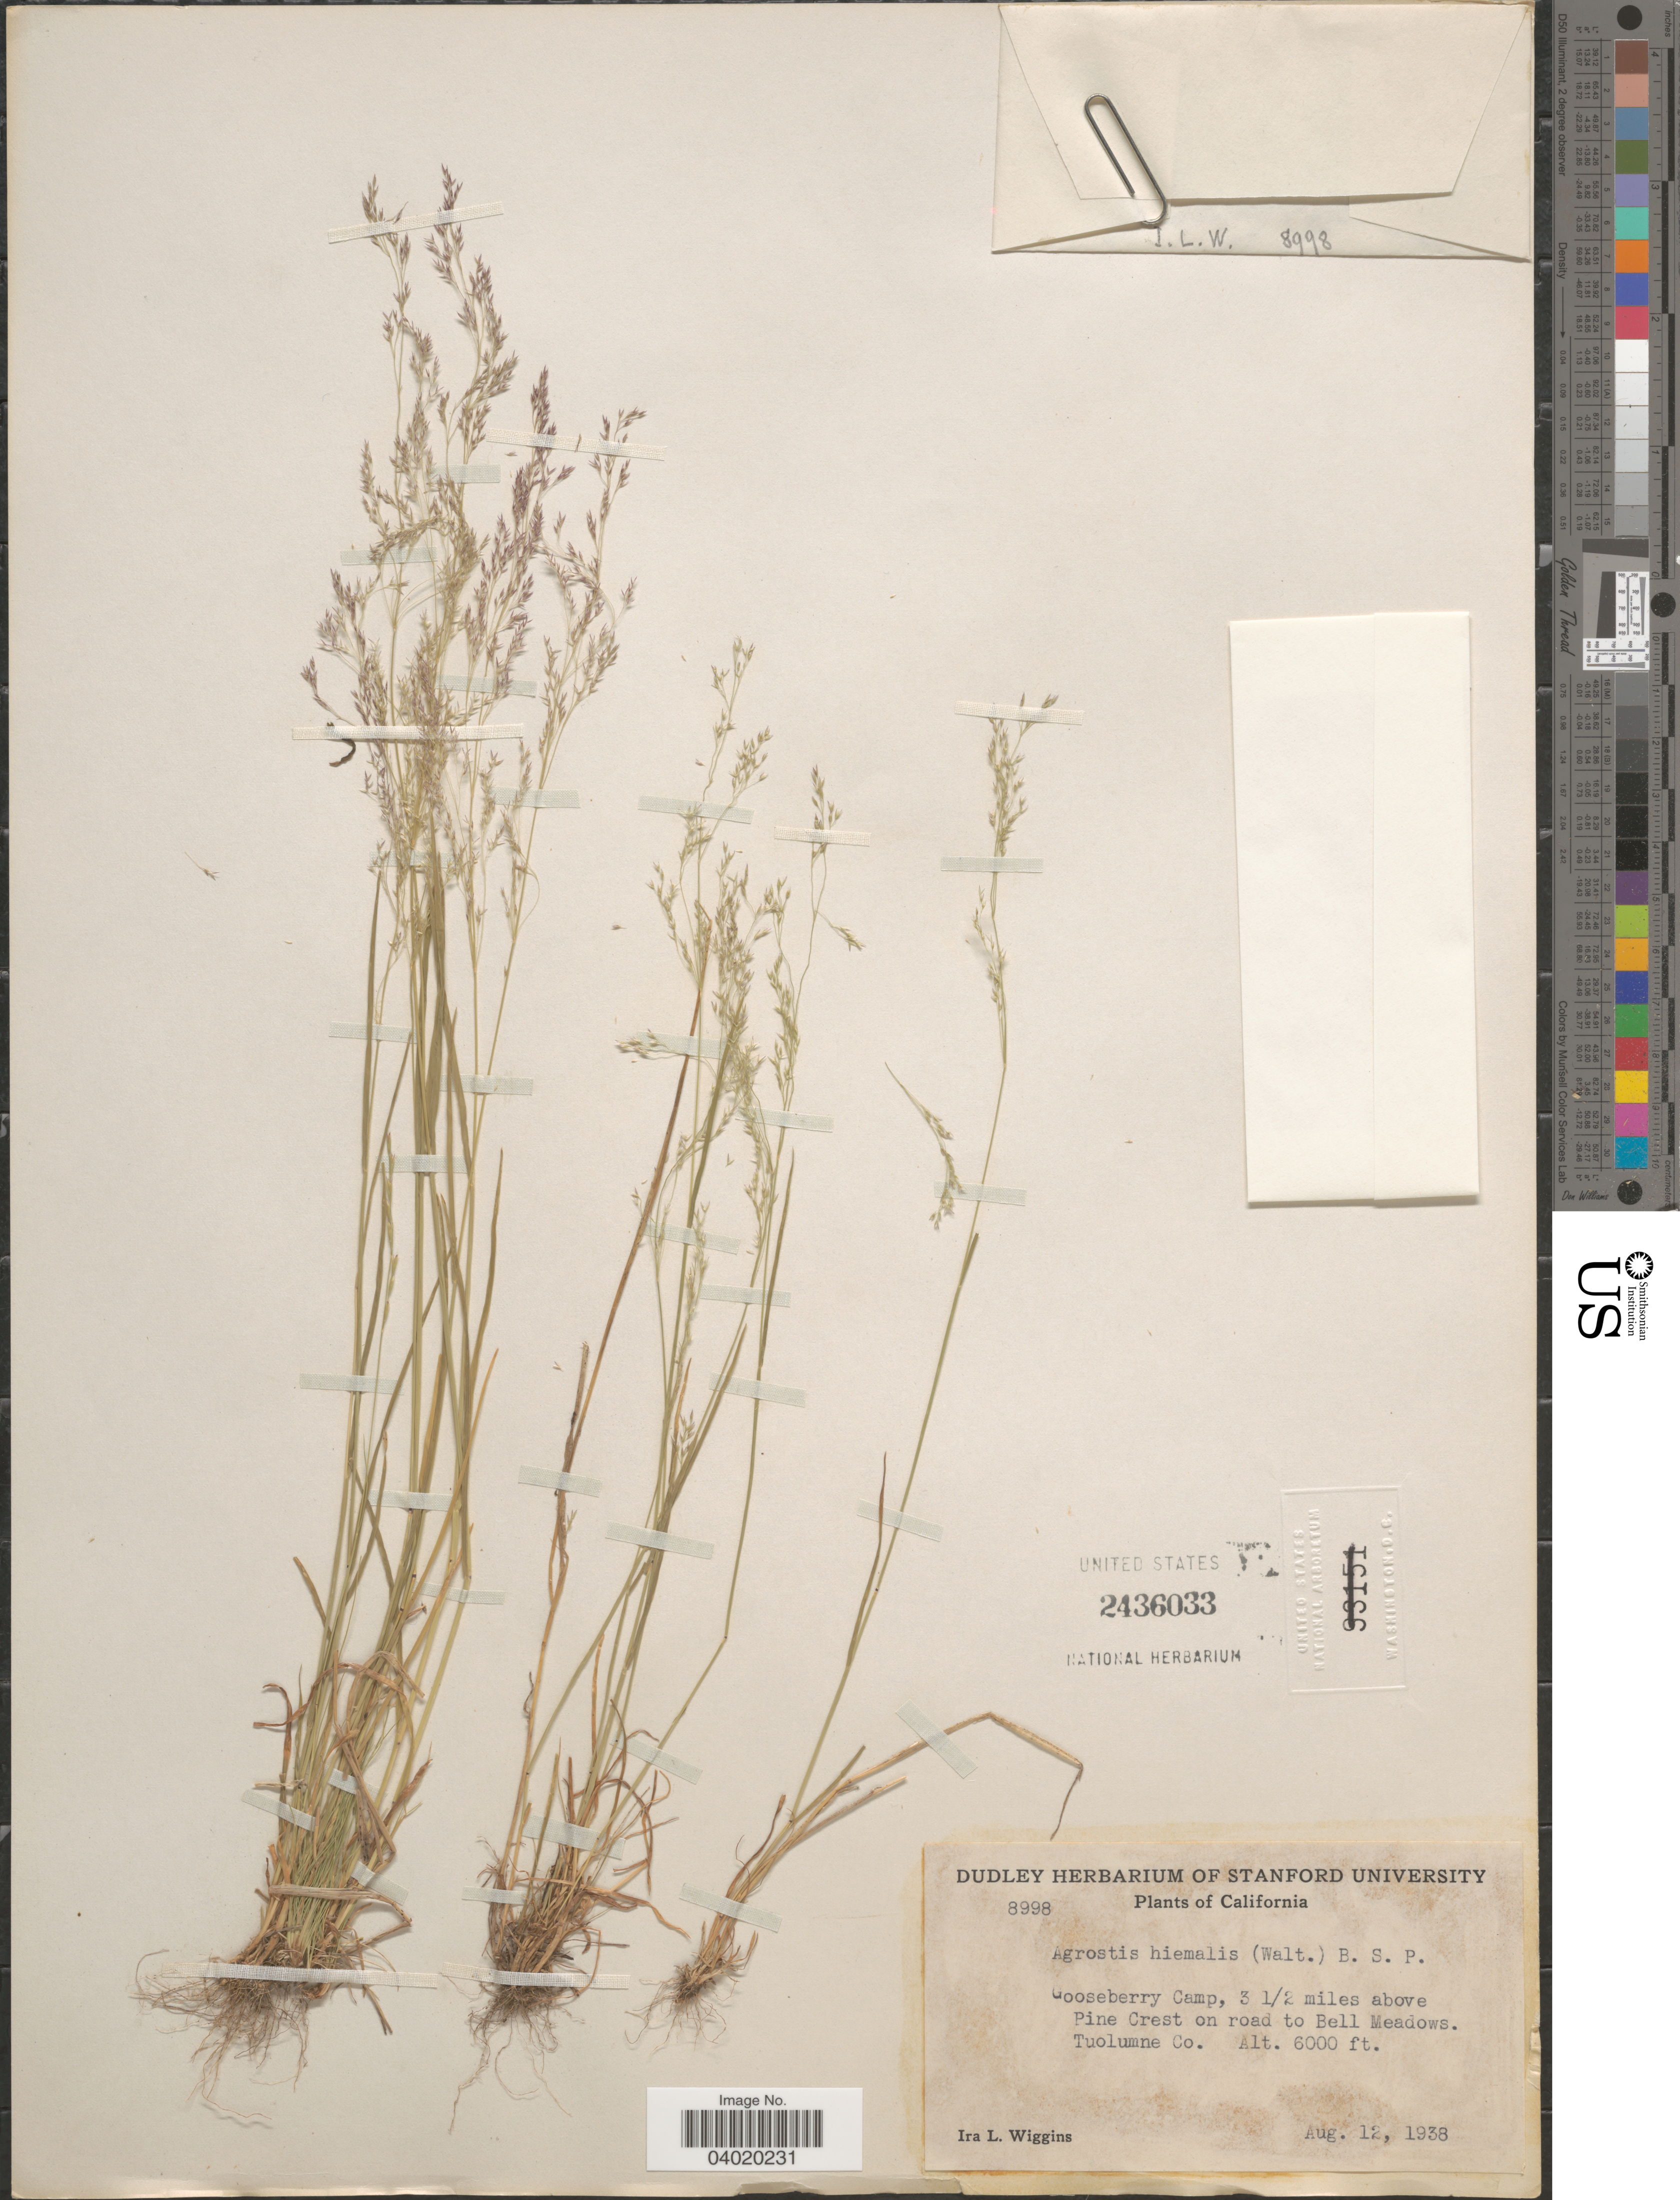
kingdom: Plantae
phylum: Tracheophyta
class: Liliopsida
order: Poales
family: Poaceae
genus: Agrostis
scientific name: Agrostis hyemalis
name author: (Walter) Britton et al.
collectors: I. L. Wiggins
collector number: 8998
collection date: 1938-08-12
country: United States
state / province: California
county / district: Tuolumne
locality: Gooseberry Camp, 3 1/2 miles above Pine Crest on road to Bell Meadows. Tuolumne Co.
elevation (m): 1829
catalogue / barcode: US 2436033